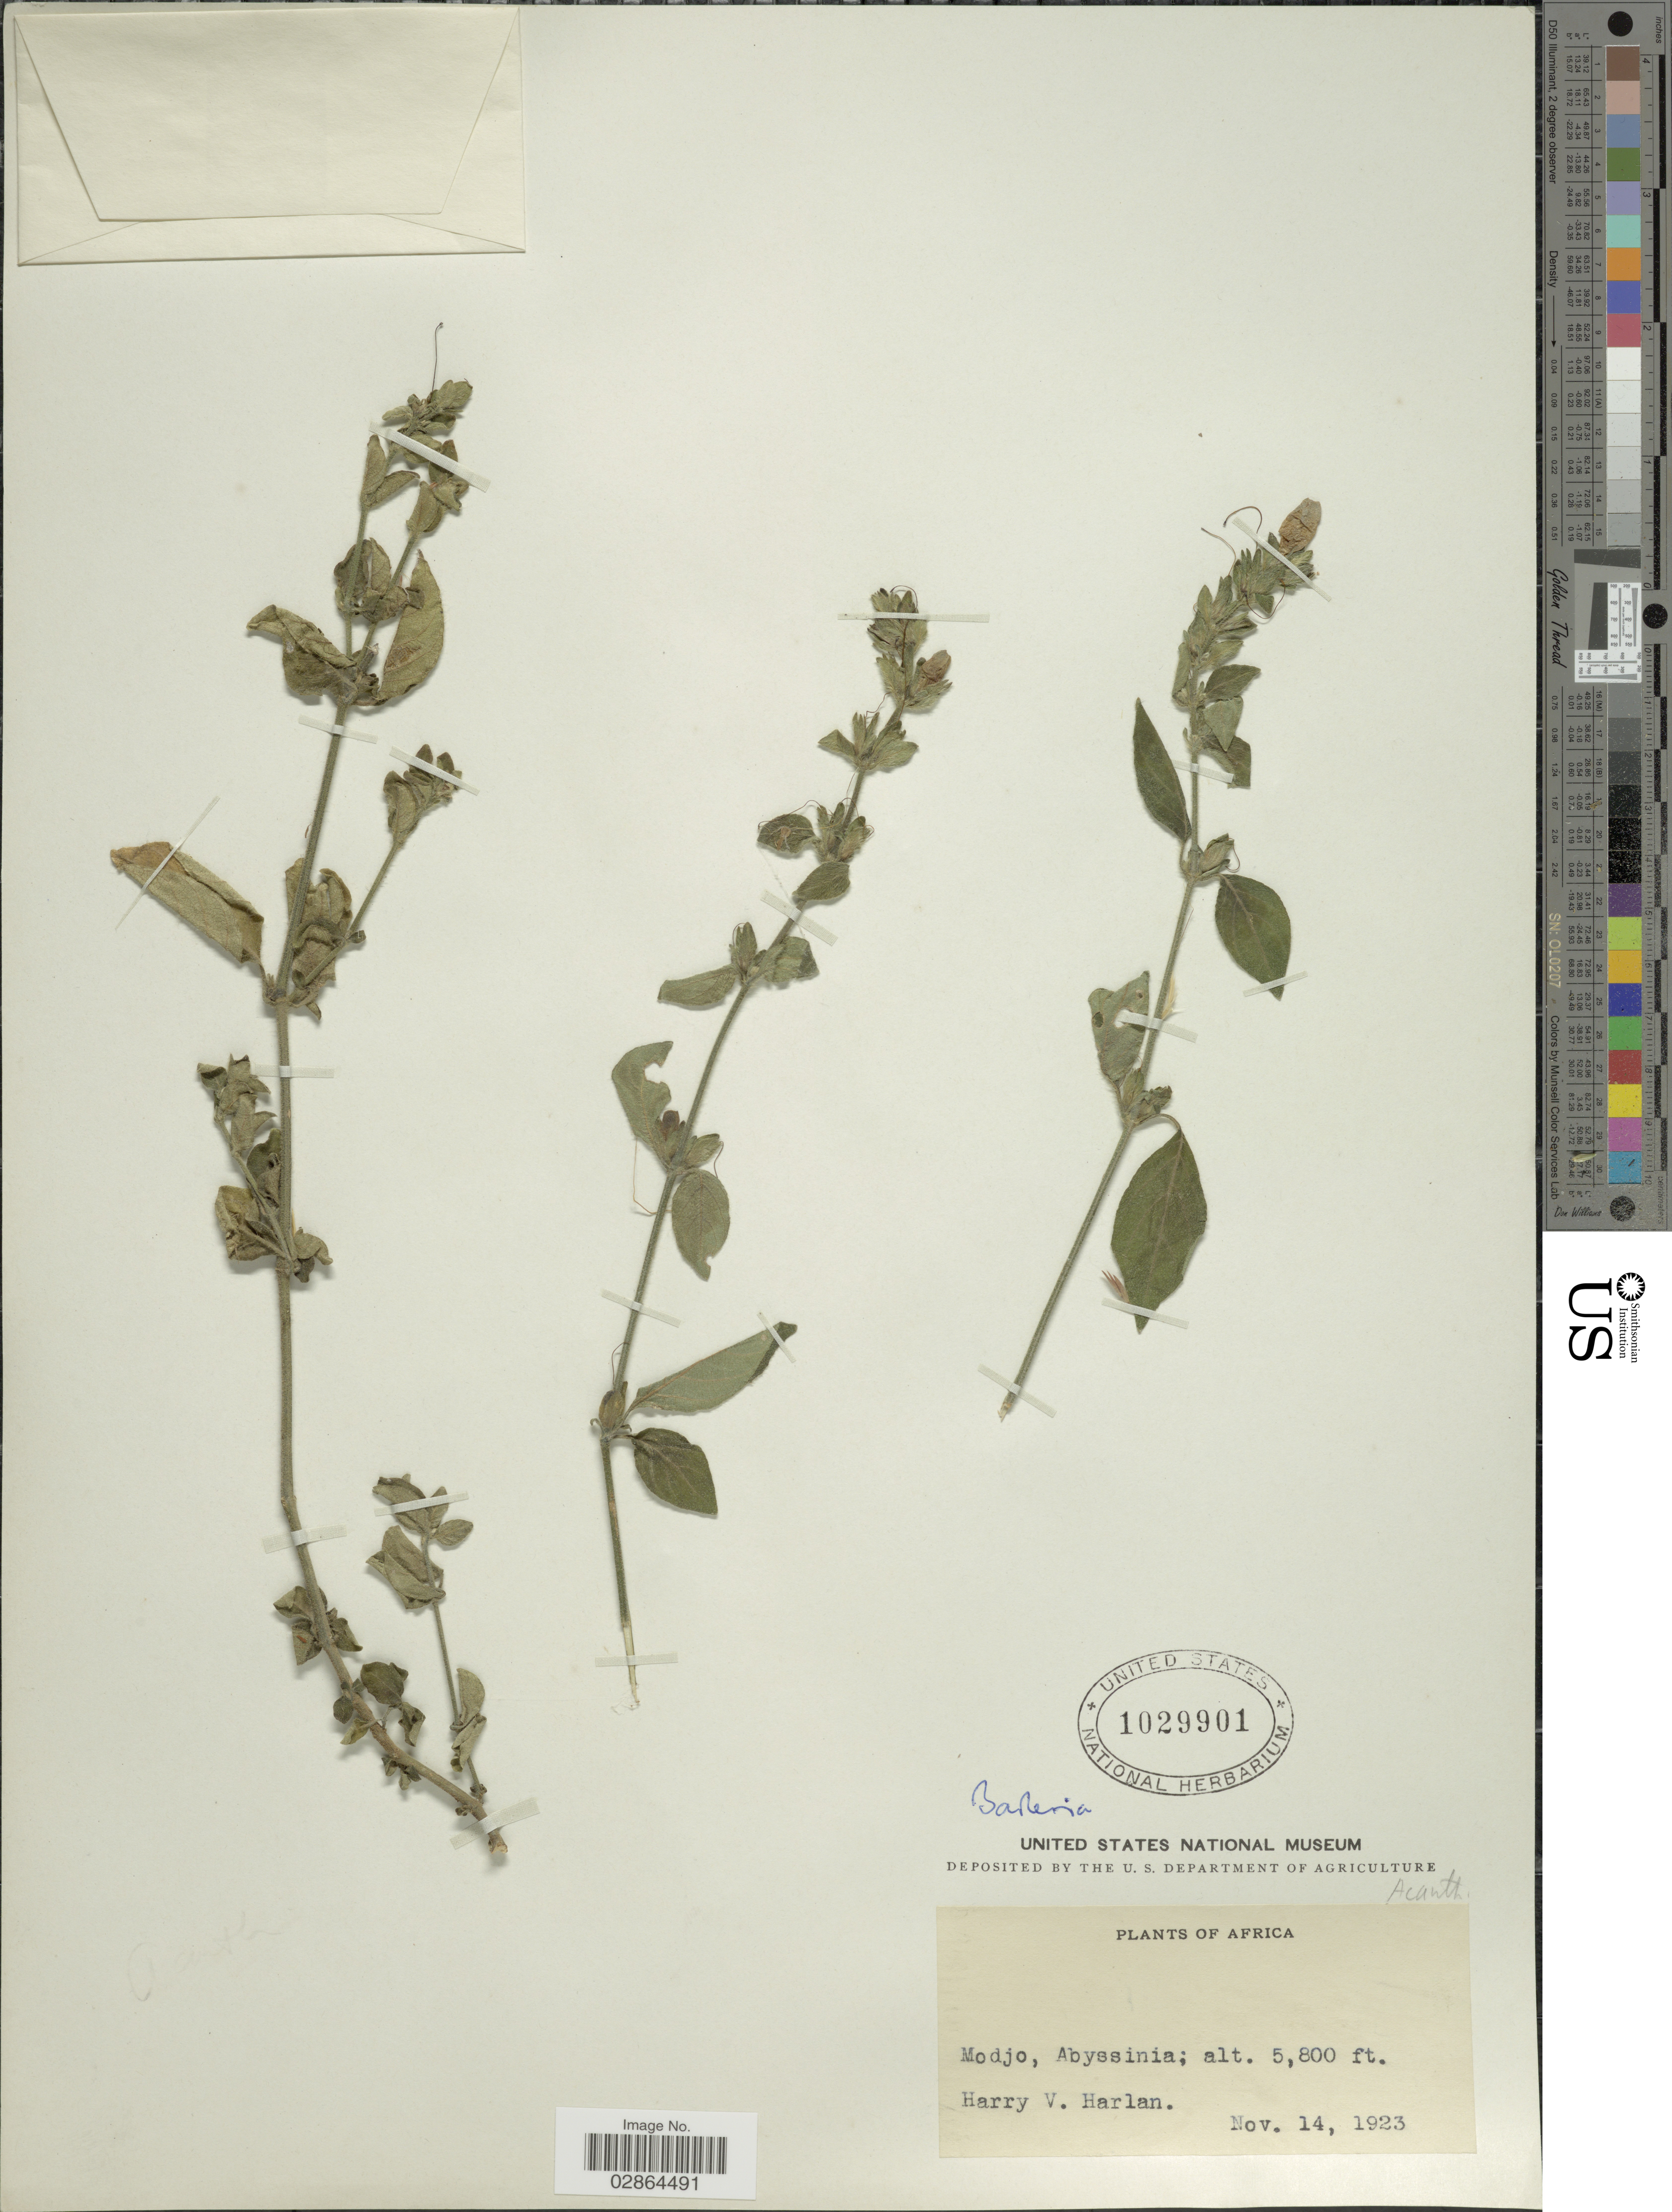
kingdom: Plantae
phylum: Tracheophyta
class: Magnoliopsida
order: Lamiales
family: Acanthaceae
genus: Barleria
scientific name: Barleria sp.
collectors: H. Harlan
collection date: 1923-11-14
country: Eritrea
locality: Modjo, Abyssinia.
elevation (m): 1768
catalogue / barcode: US 1029901